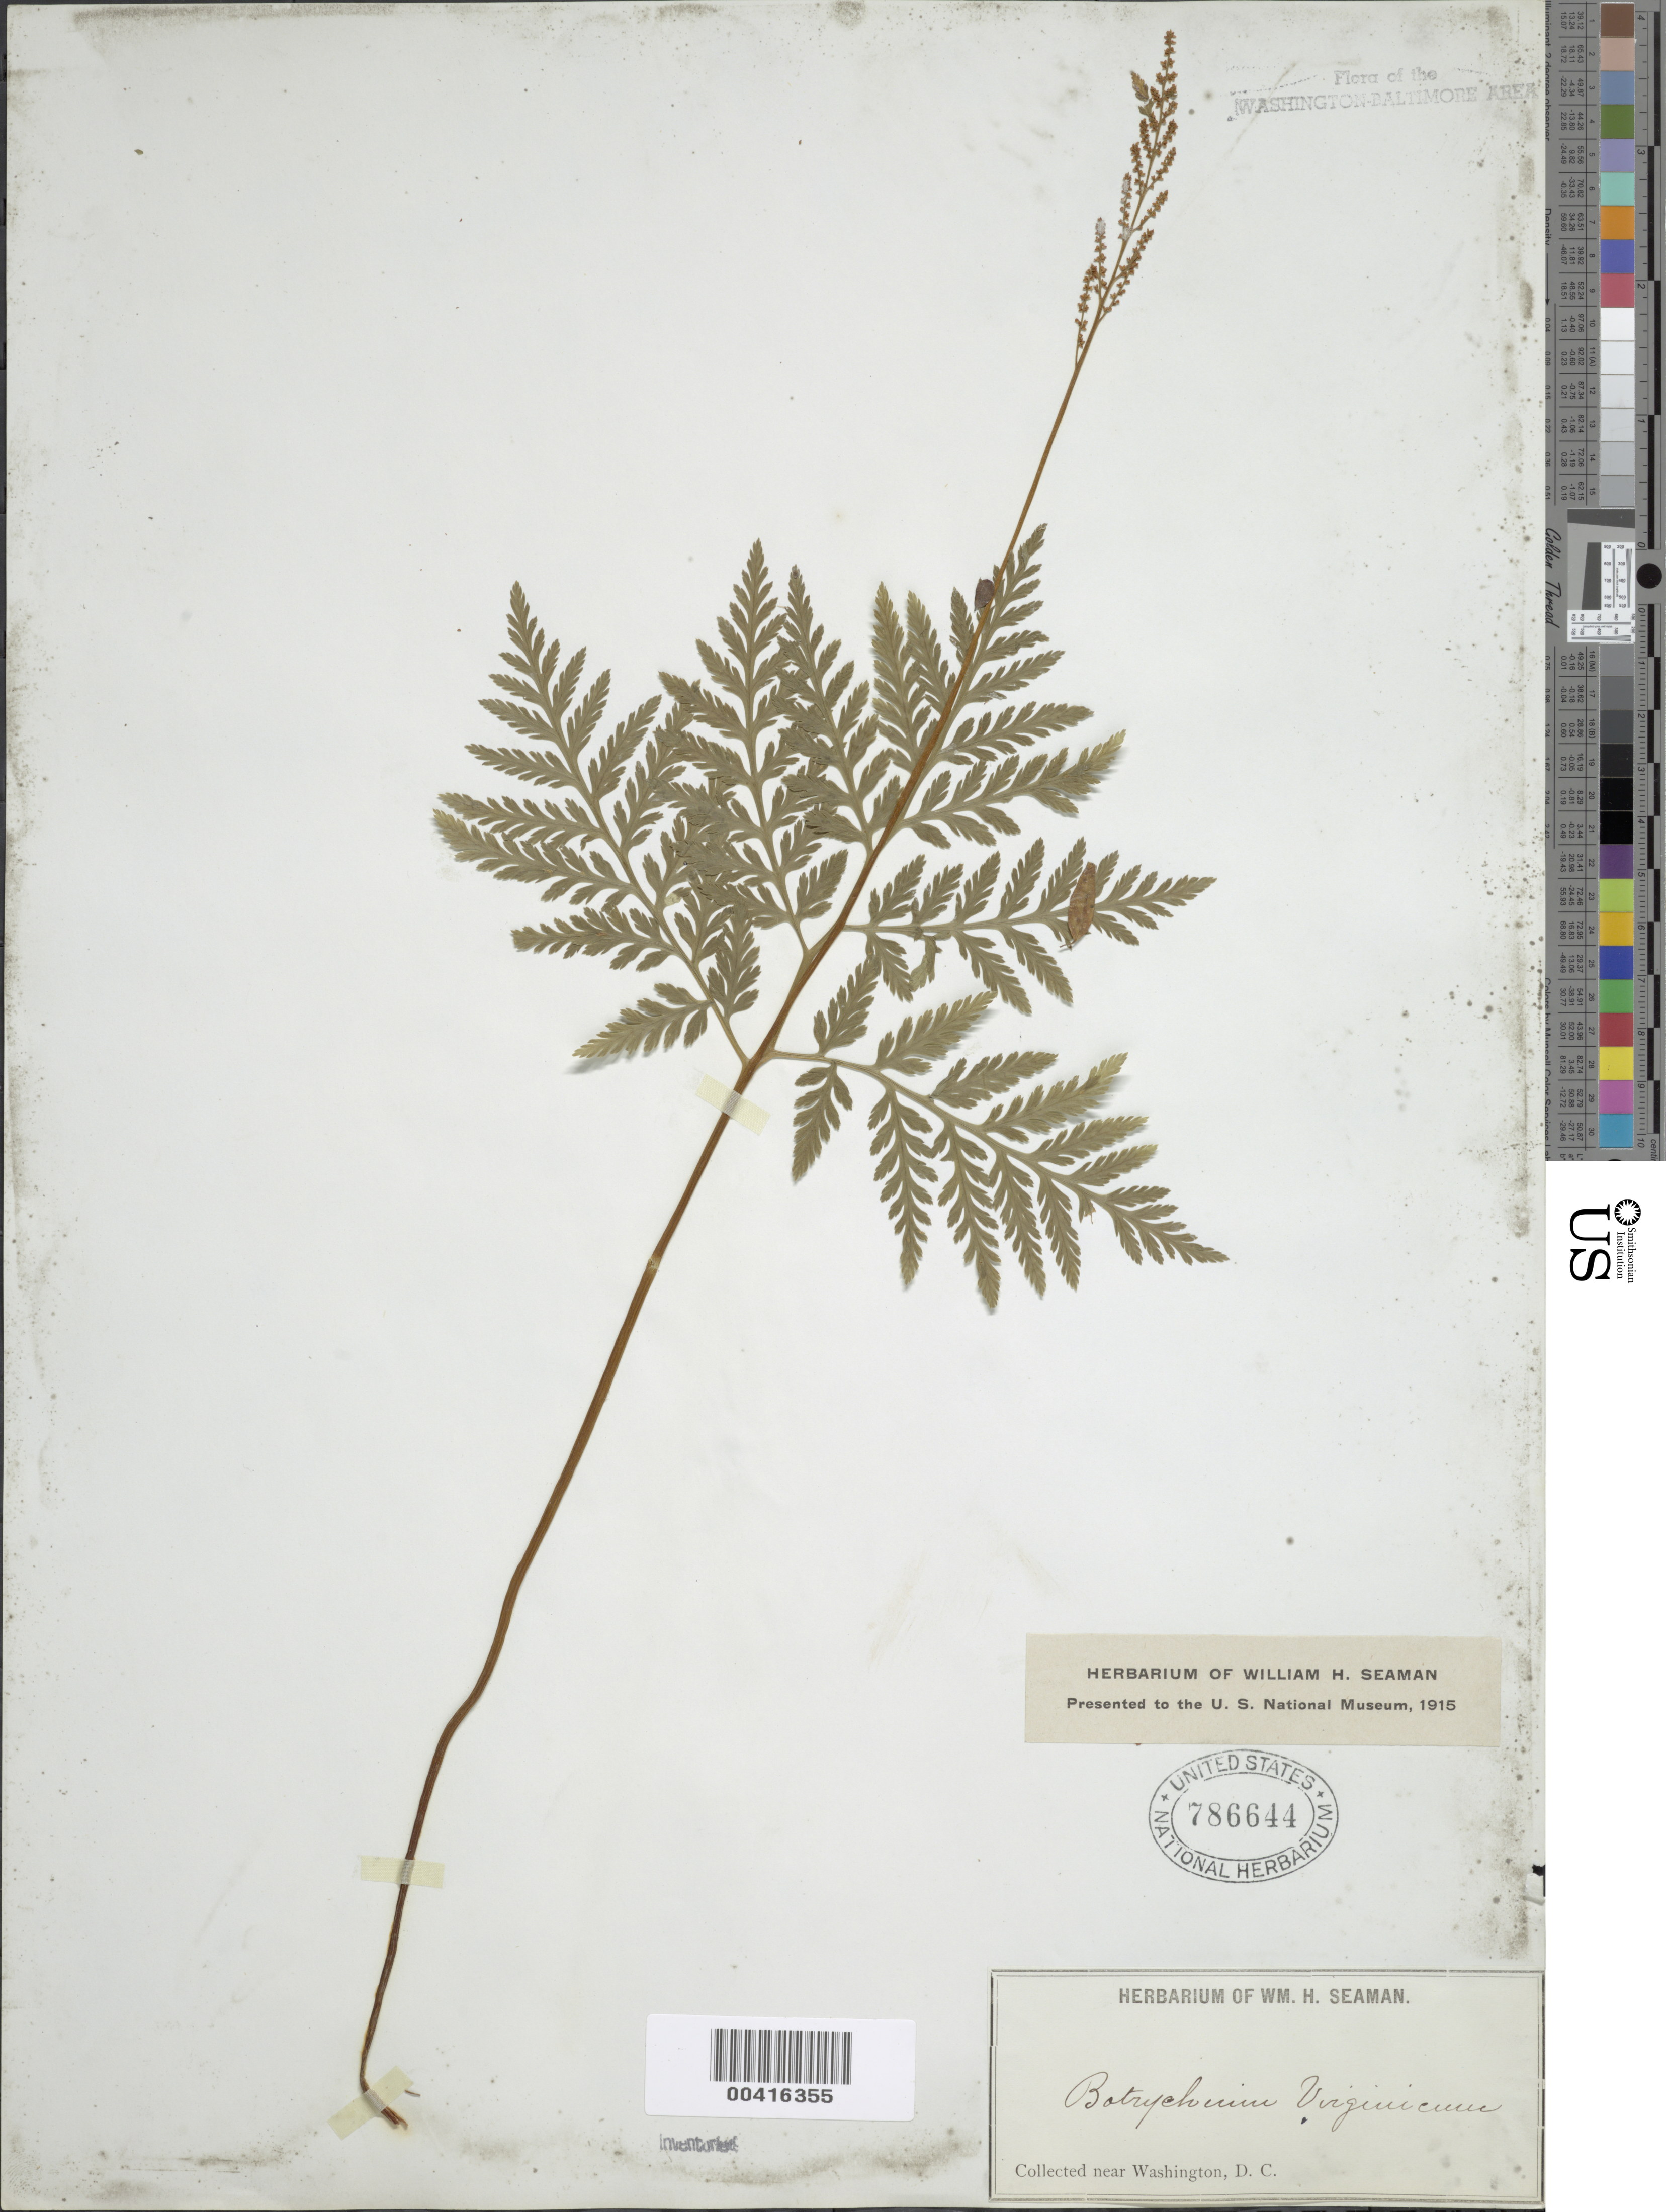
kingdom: Plantae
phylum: Tracheophyta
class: Polypodiopsida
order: Ophioglossales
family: Ophioglossaceae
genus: Botrychium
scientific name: Botrychium virginianum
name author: (L.) Sw.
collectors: W. Seaman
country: United States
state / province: District of Columbia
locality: Washington DC area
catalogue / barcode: US 786644